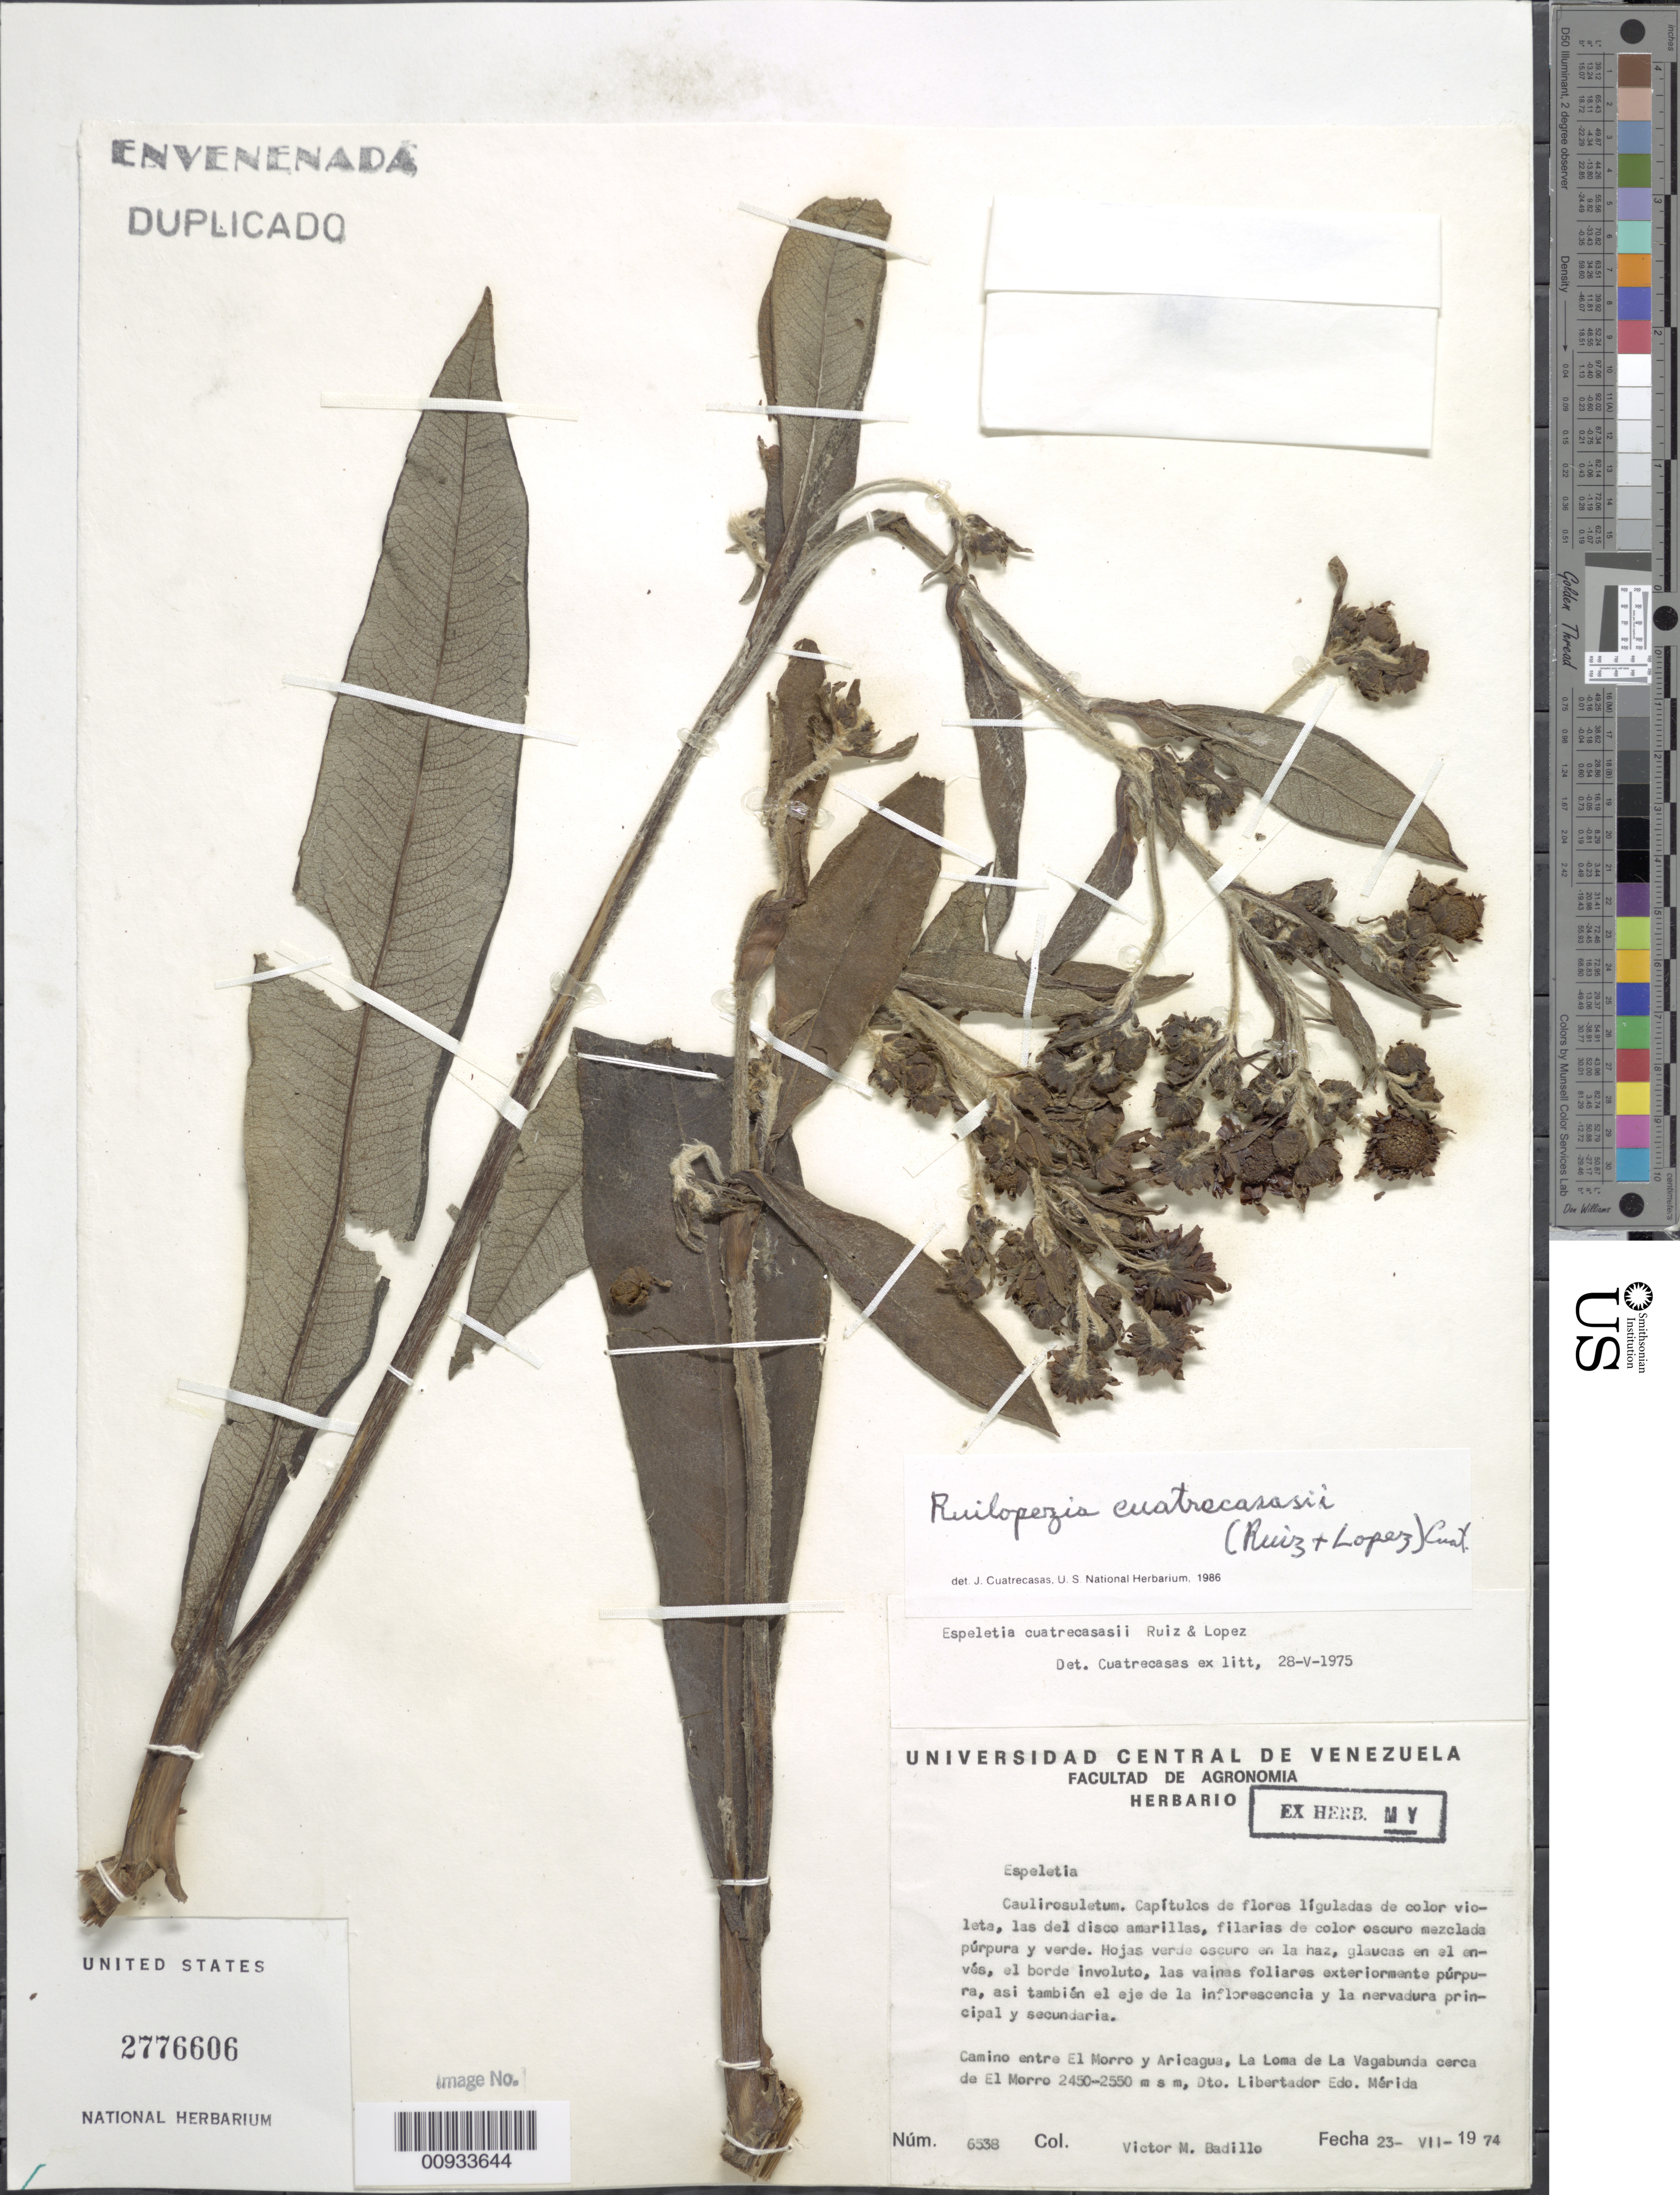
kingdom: Plantae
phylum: Tracheophyta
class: Magnoliopsida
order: Asterales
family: Asteraceae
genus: Ruilopezia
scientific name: Ruilopezia cuatracasasii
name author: (Ruiz & Lopez) Cuatrec.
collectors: V. Badillo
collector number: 6538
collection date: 1974-07-23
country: Venezuela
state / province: Mérida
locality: Camino entre El Morro y Aricagua, La Loma de La Vagabunda cerca de El Morro, Dto. Libertador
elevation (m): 2450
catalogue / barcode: US 2776606